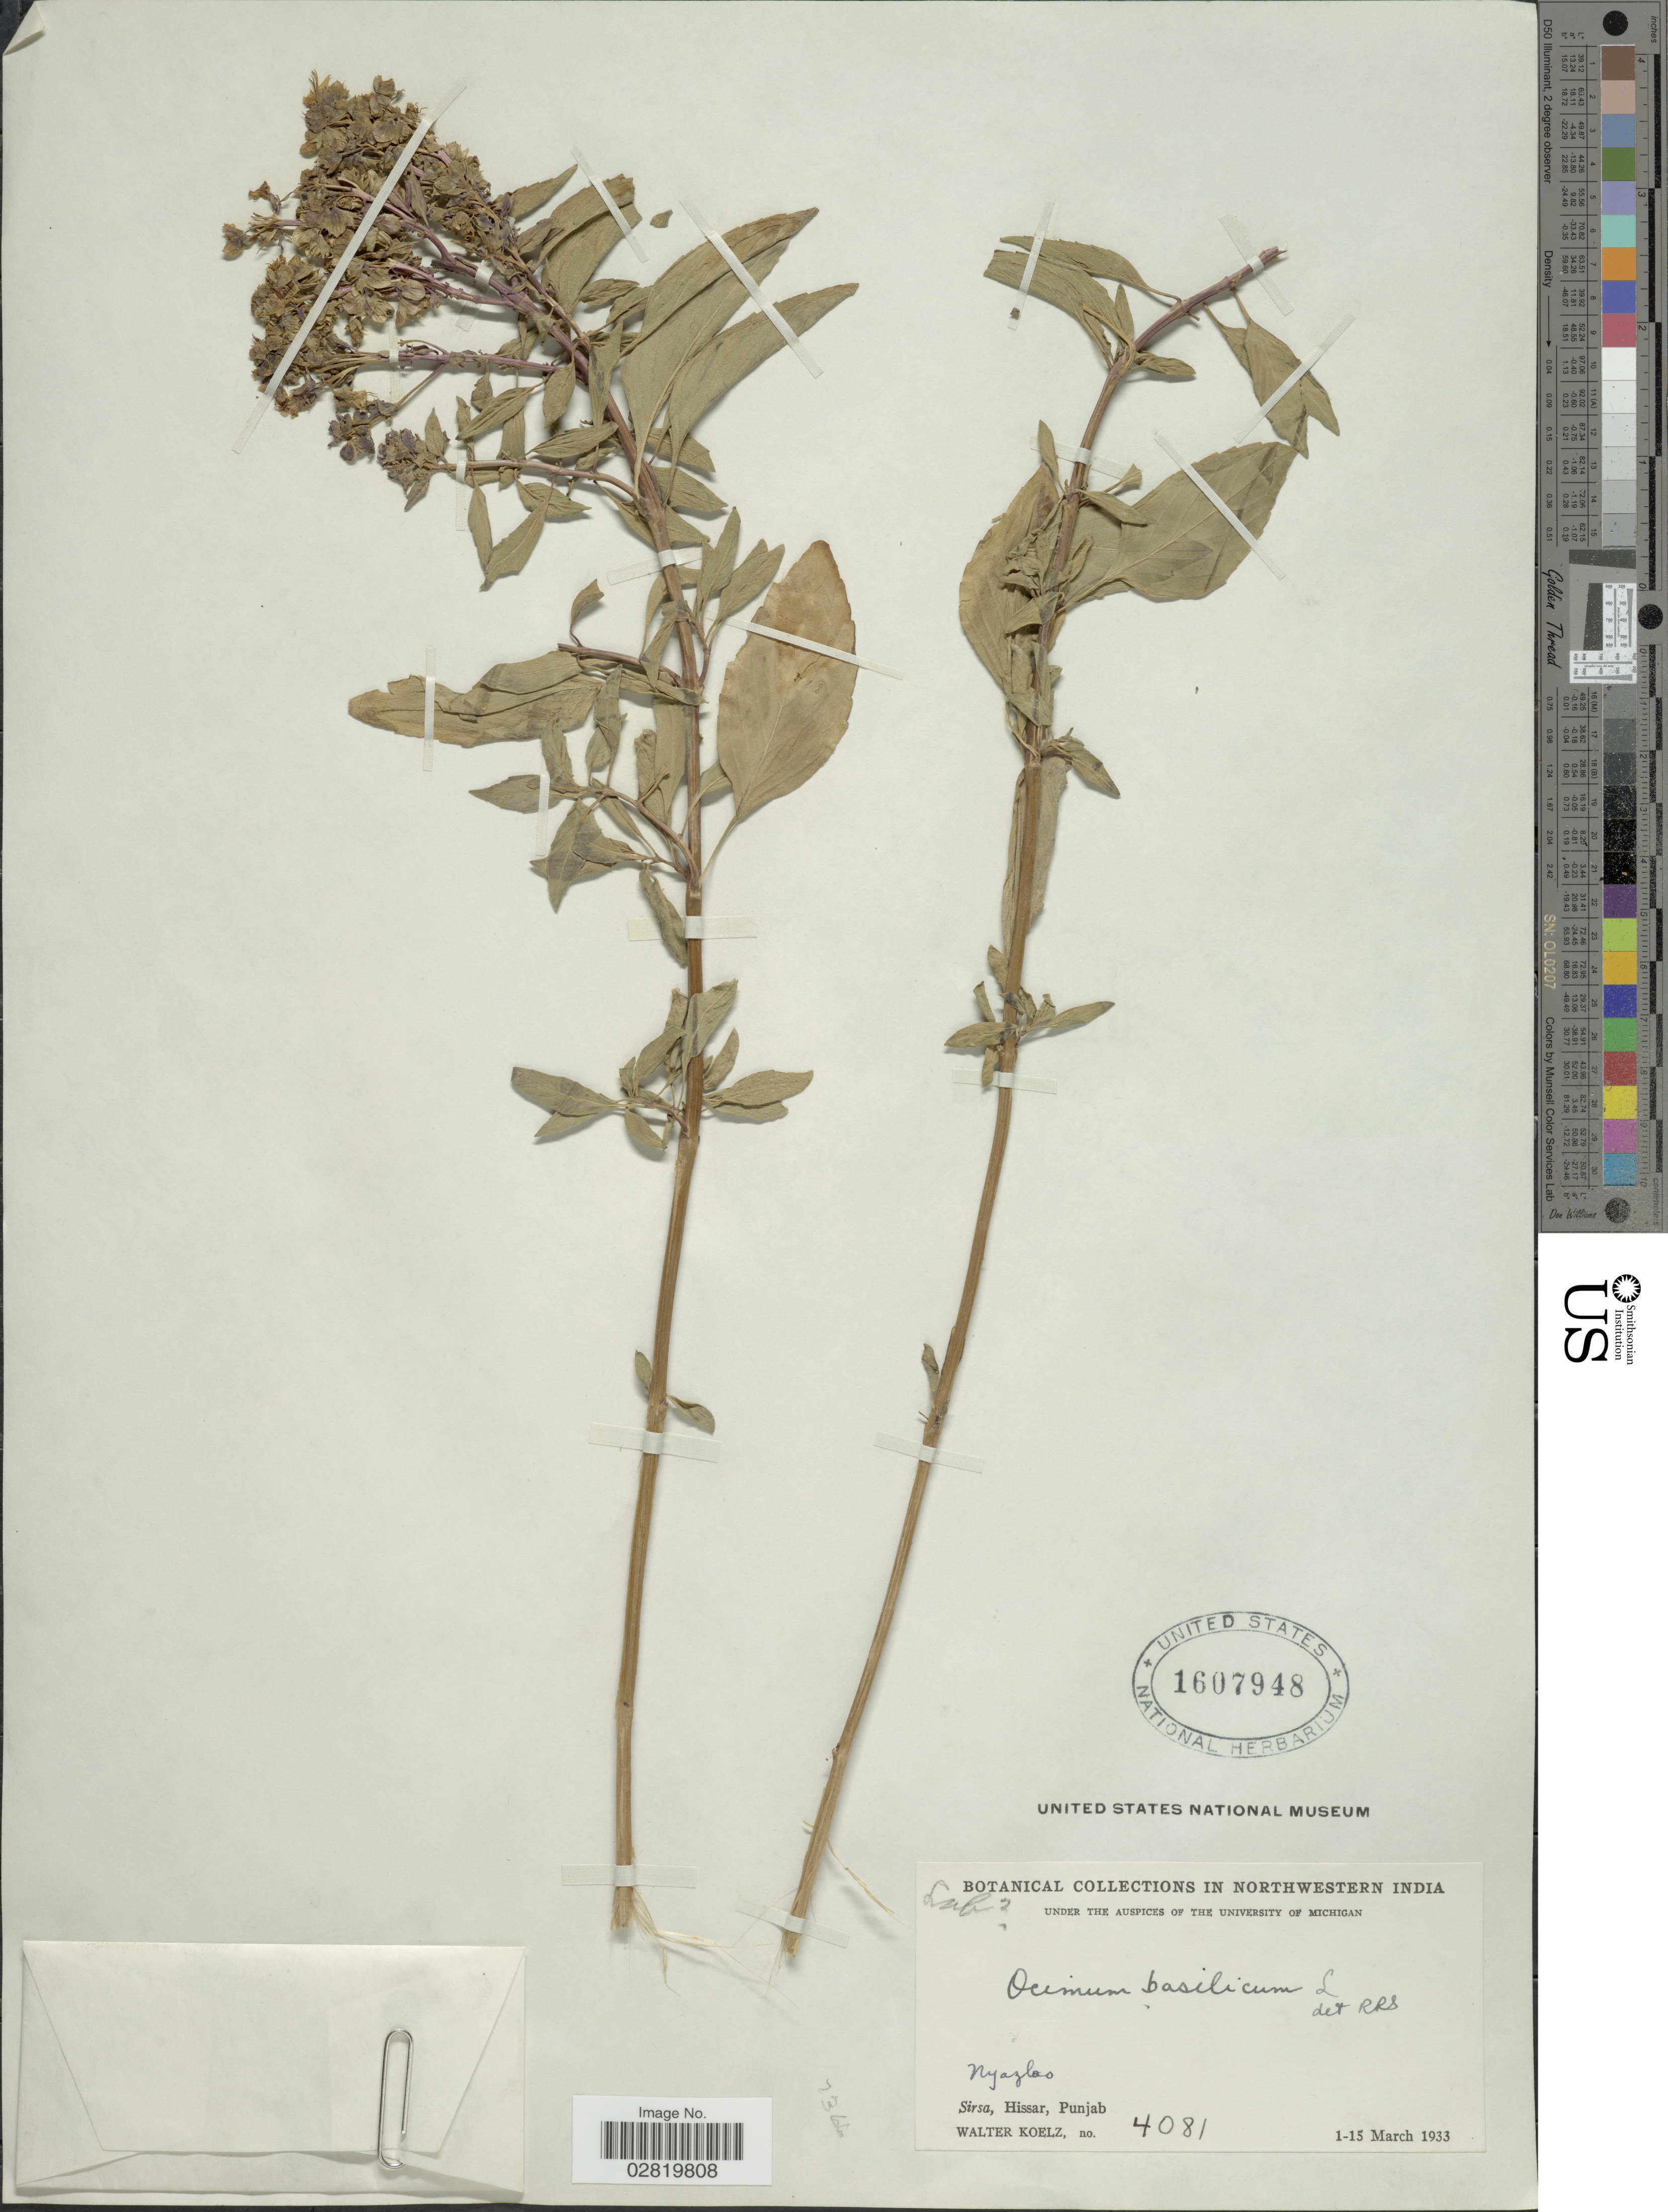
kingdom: Plantae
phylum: Tracheophyta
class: Magnoliopsida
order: Lamiales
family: Lamiaceae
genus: Ocimum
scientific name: Ocimum basilicum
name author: L.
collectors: W. N. Koelz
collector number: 4081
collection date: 1933-03-01/1933-03-15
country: India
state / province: Punjab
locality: Northwestern India, Nyazlao, Sirsa, Hissar, Punjab.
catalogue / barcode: US 1607948